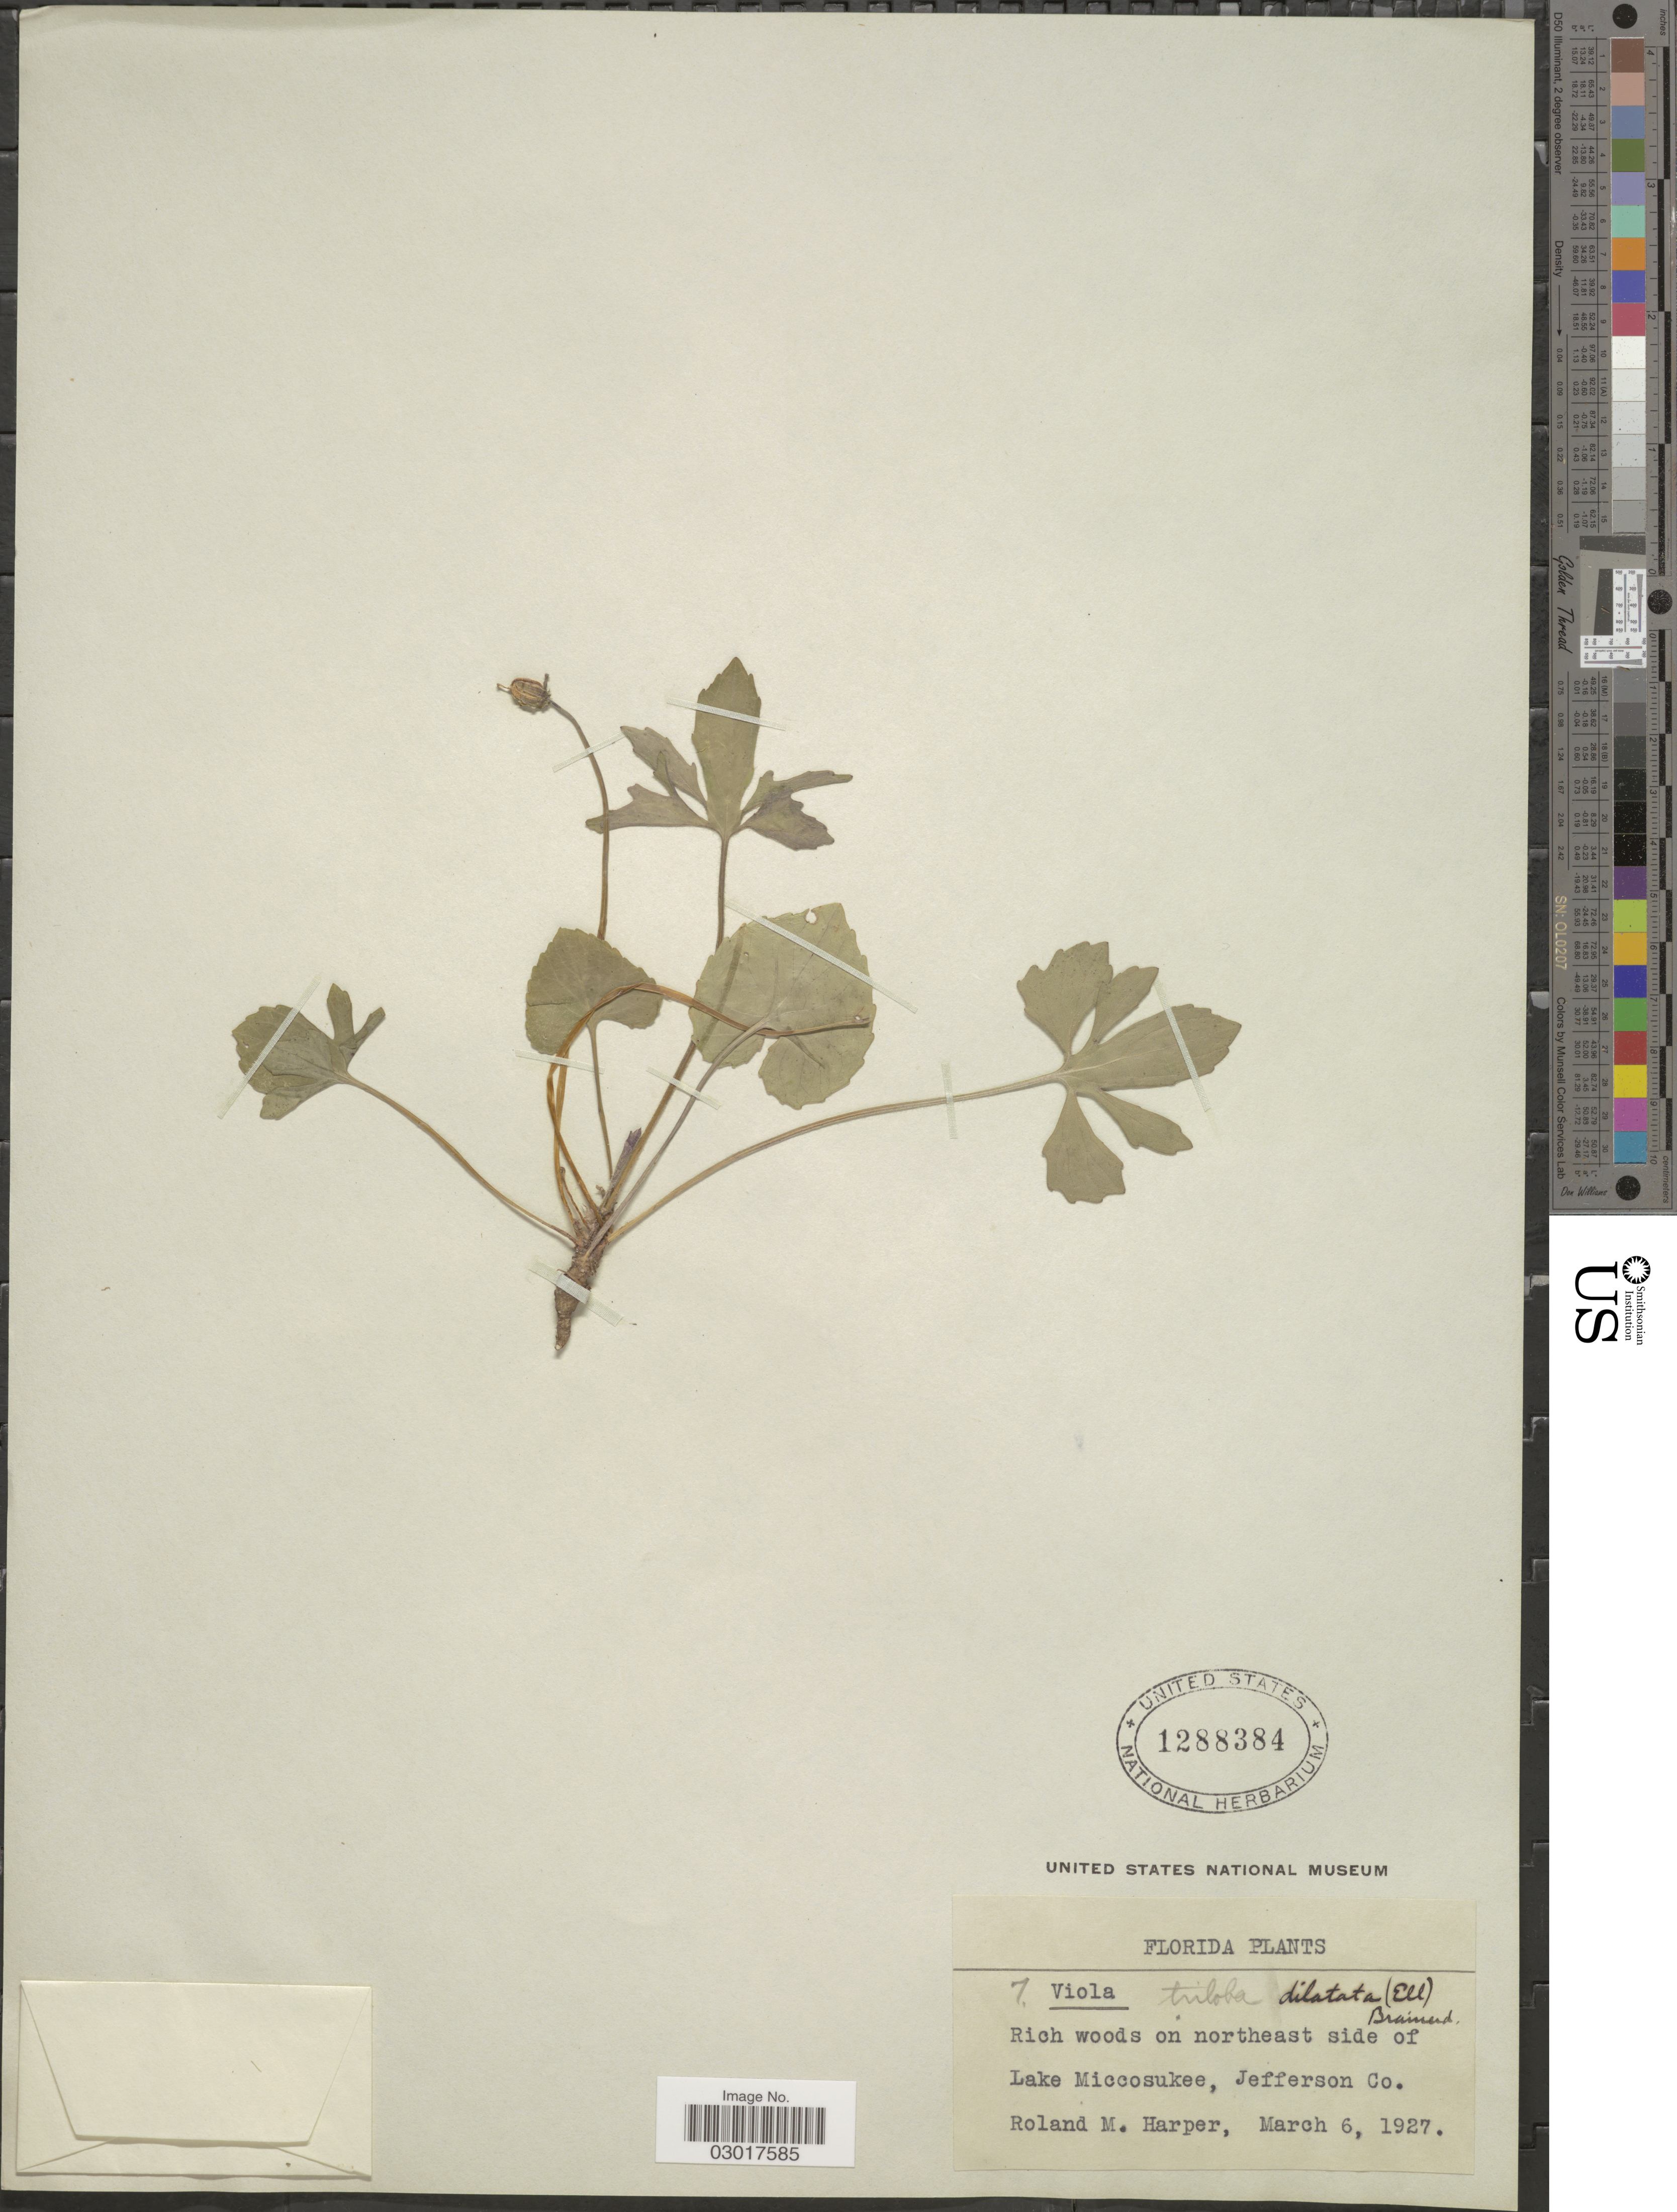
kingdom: Plantae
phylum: Tracheophyta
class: Magnoliopsida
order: Malpighiales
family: Violaceae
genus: Viola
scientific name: Viola triloba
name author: Schwein.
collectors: R. M. Harper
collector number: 7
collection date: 1927-03-06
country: United States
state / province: Florida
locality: Rich woods on northeast side of Lake Miccosukee, Jefferson Co.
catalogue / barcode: US 1288384